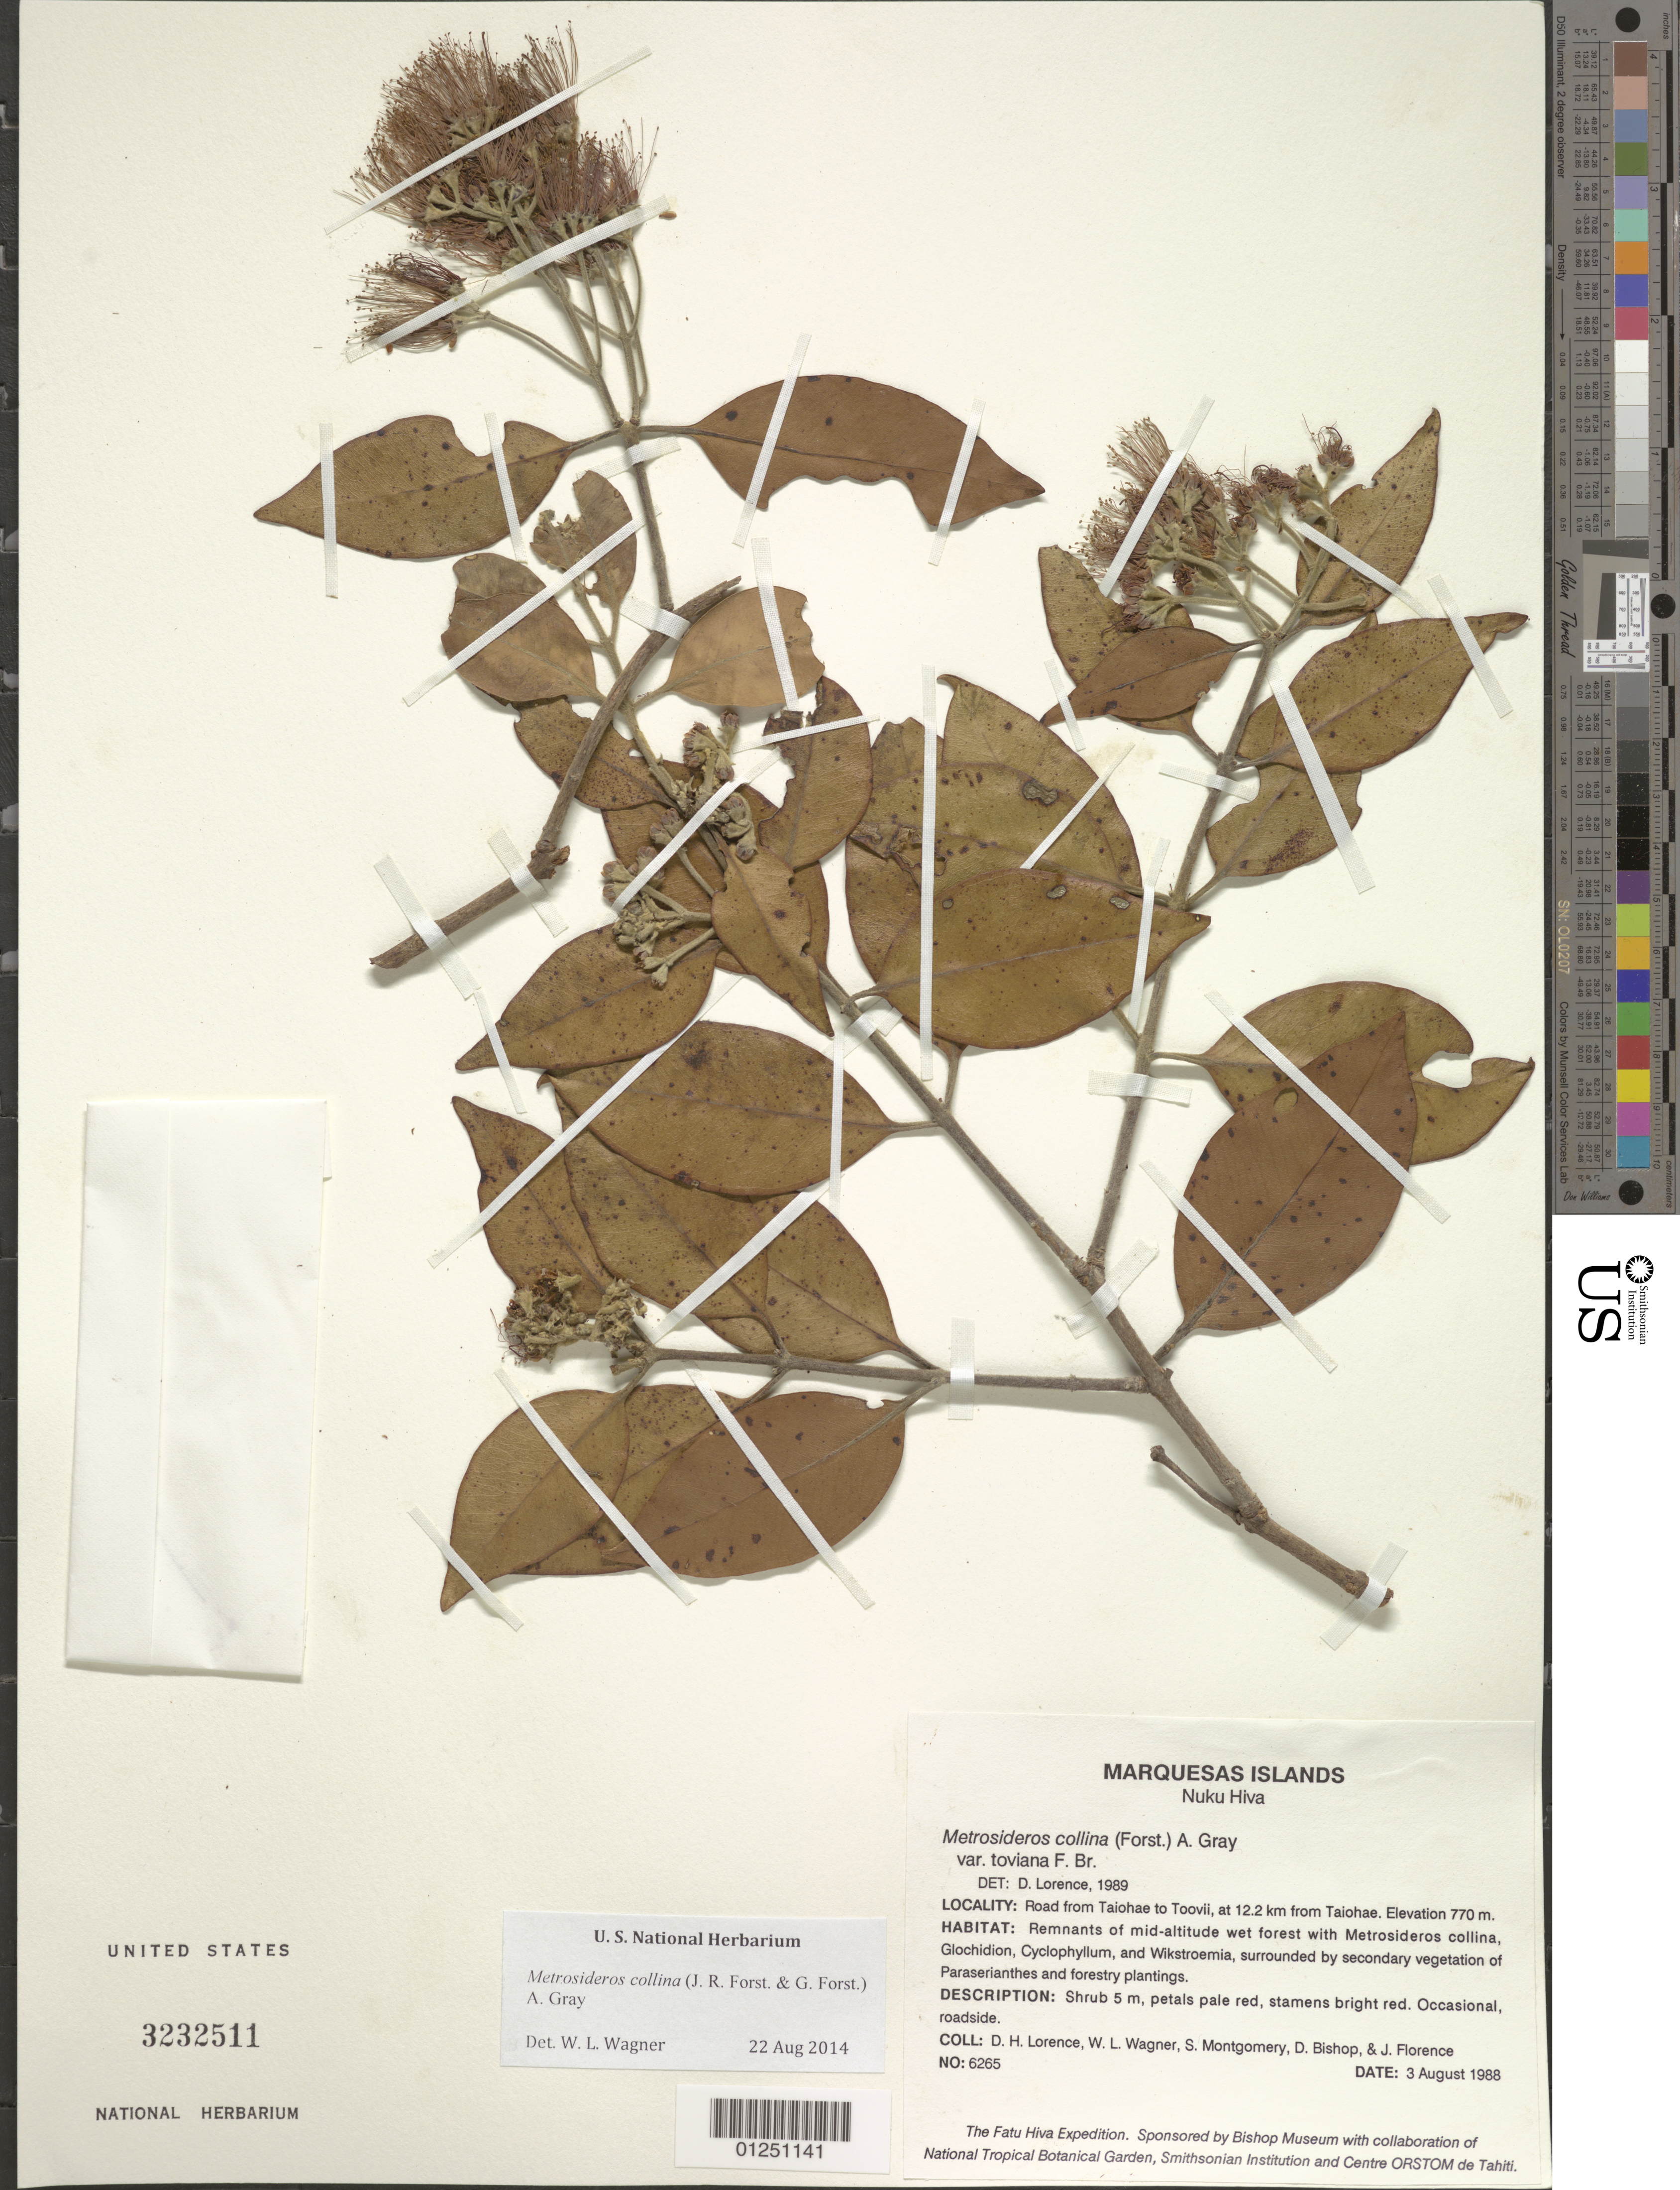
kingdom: Plantae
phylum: Tracheophyta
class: Magnoliopsida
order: Myrtales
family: Myrtaceae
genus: Metrosideros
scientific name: Metrosideros collina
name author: (J.R. Forst. & G. Forst.) A. Gray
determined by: Lorence, David H., (PTBG), National Tropical Botanical Garden (UNITED STATES)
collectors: D. Lorence, W. L. Wagner, S. Montgomery, D. Bishop & J. Florence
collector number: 6265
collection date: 1988-08-03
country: French Polynesia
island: Nuku Hiva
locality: Road from Taiohae to Toovii, at 12.2 km from Taiohae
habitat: Remnants of mid-altitude wet forest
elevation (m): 770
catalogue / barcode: US 3232511